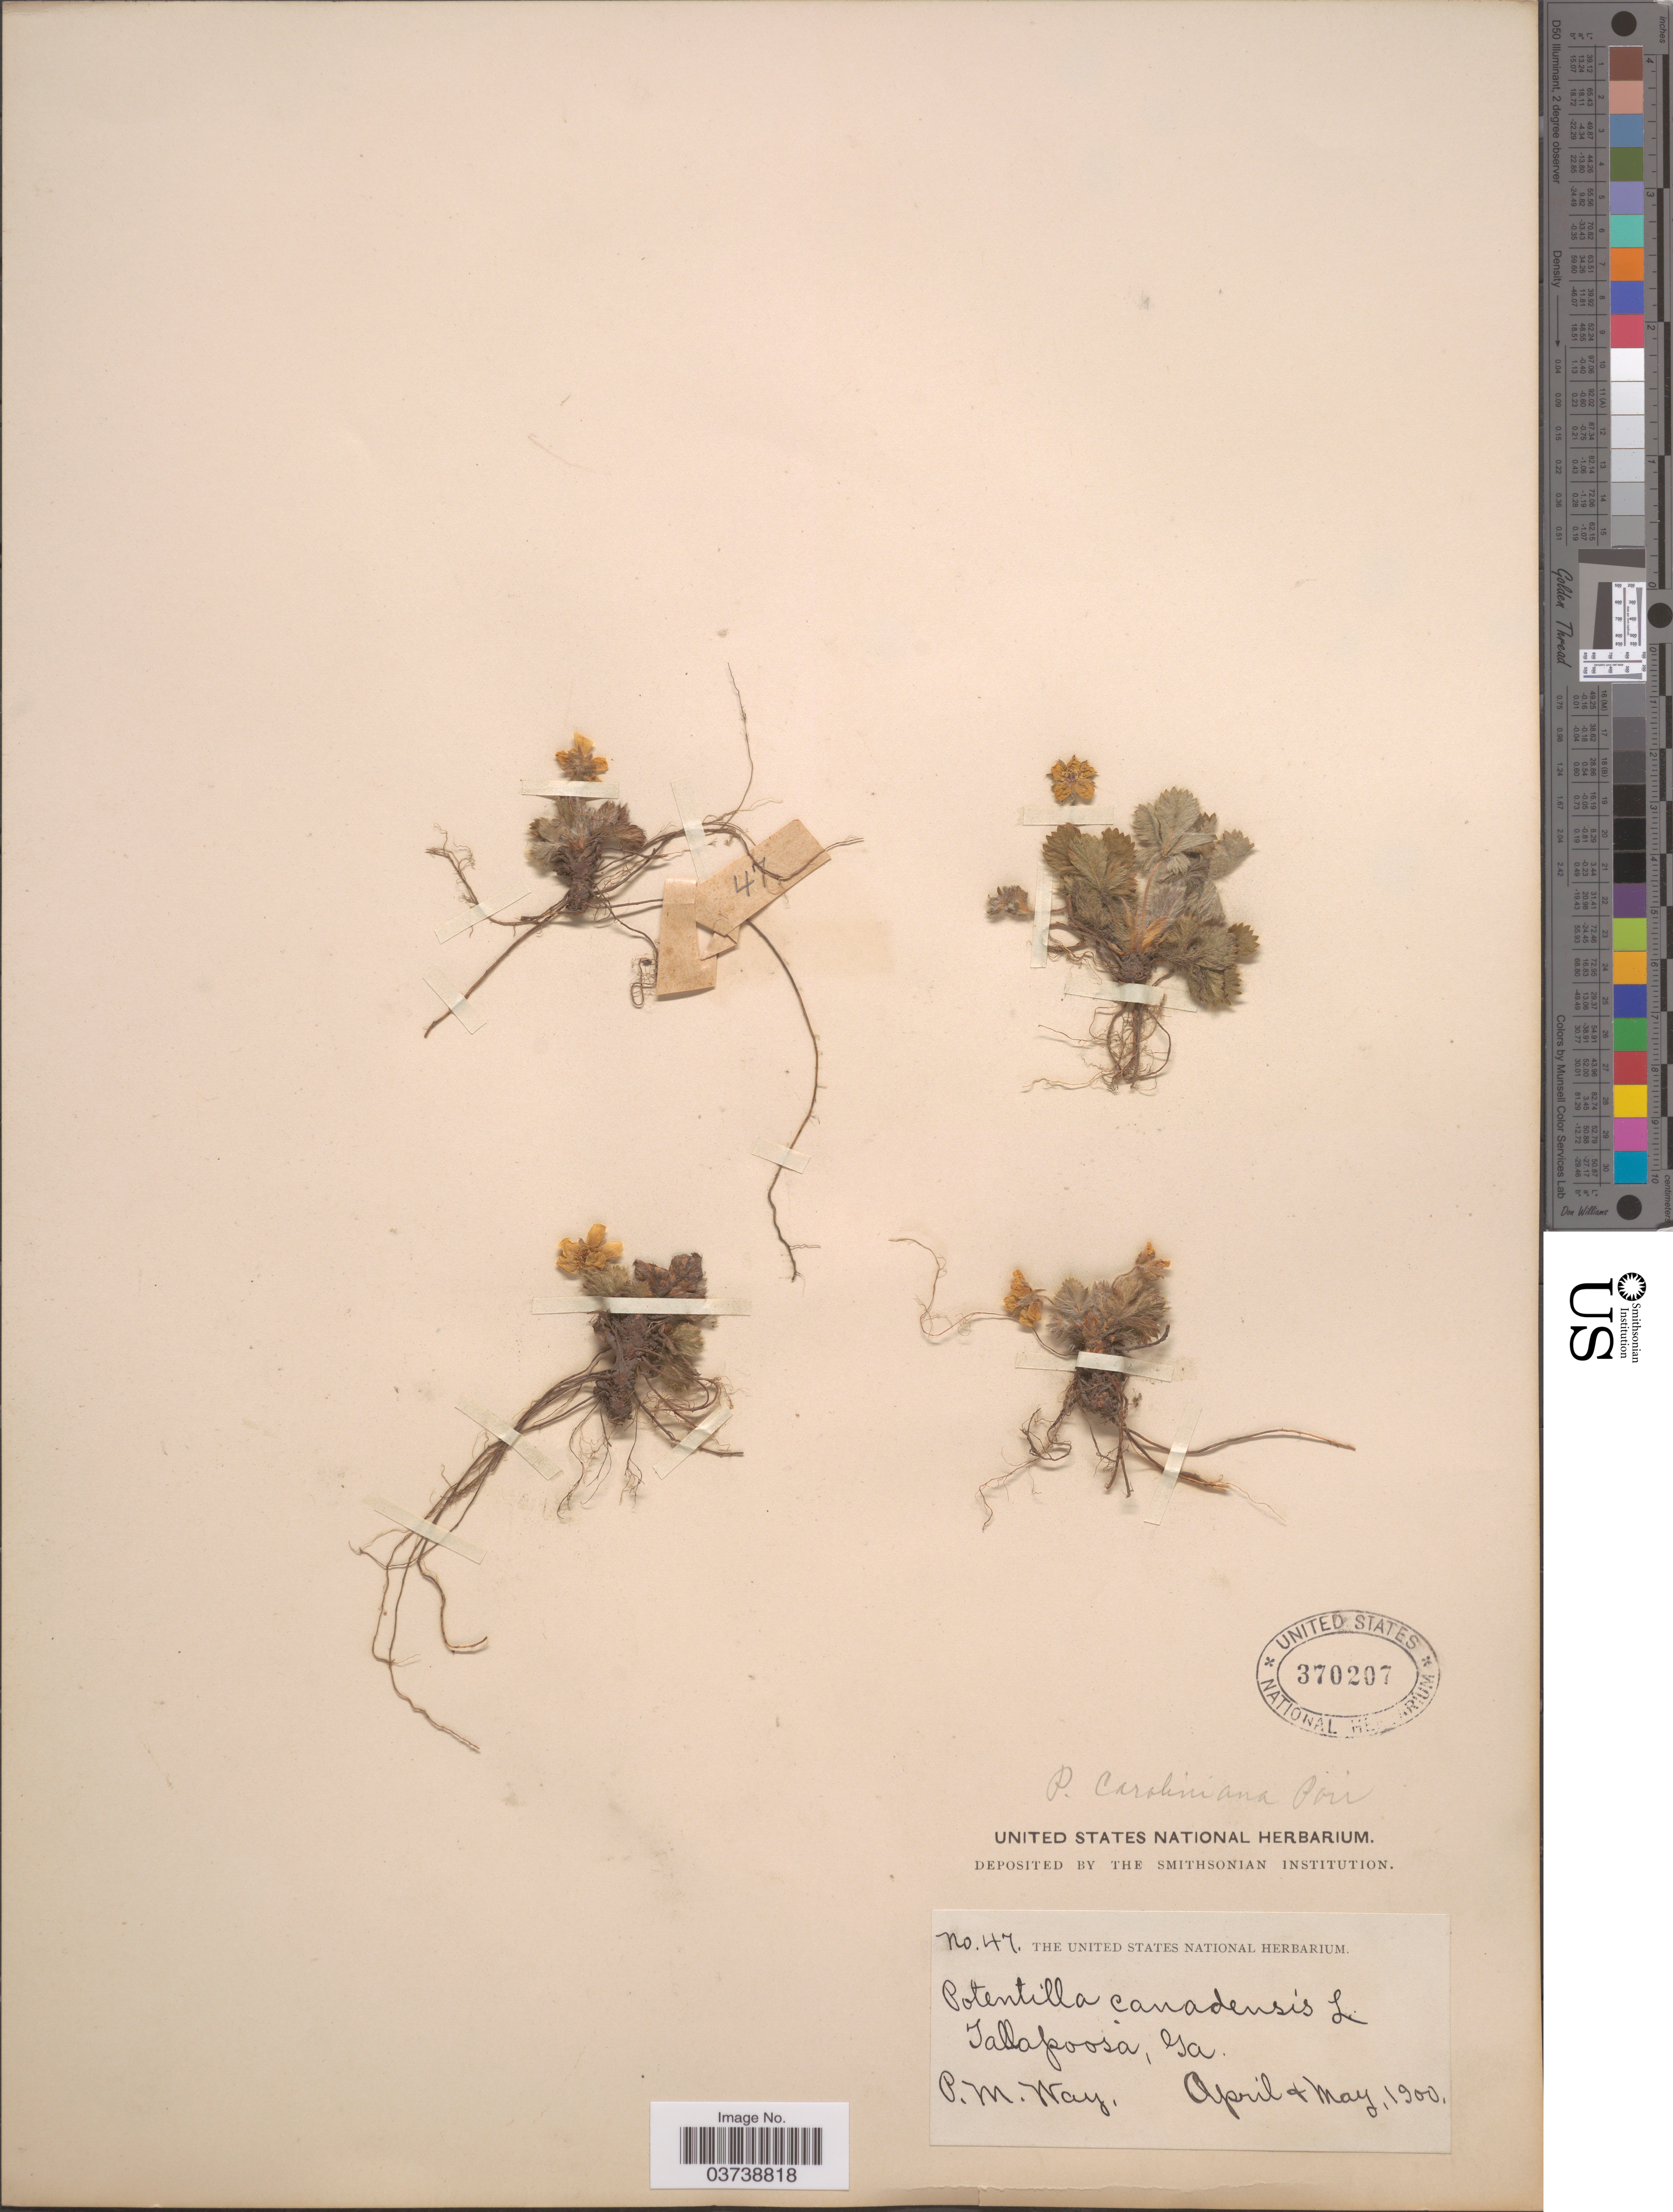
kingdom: Plantae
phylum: Tracheophyta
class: Magnoliopsida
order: Rosales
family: Rosaceae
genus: Potentilla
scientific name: Potentilla caroliniana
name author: Poir.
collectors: P. Way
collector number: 47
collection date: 1900-04/1900-05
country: United States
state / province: Georgia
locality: Tallapoosa.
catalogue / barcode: US 370207